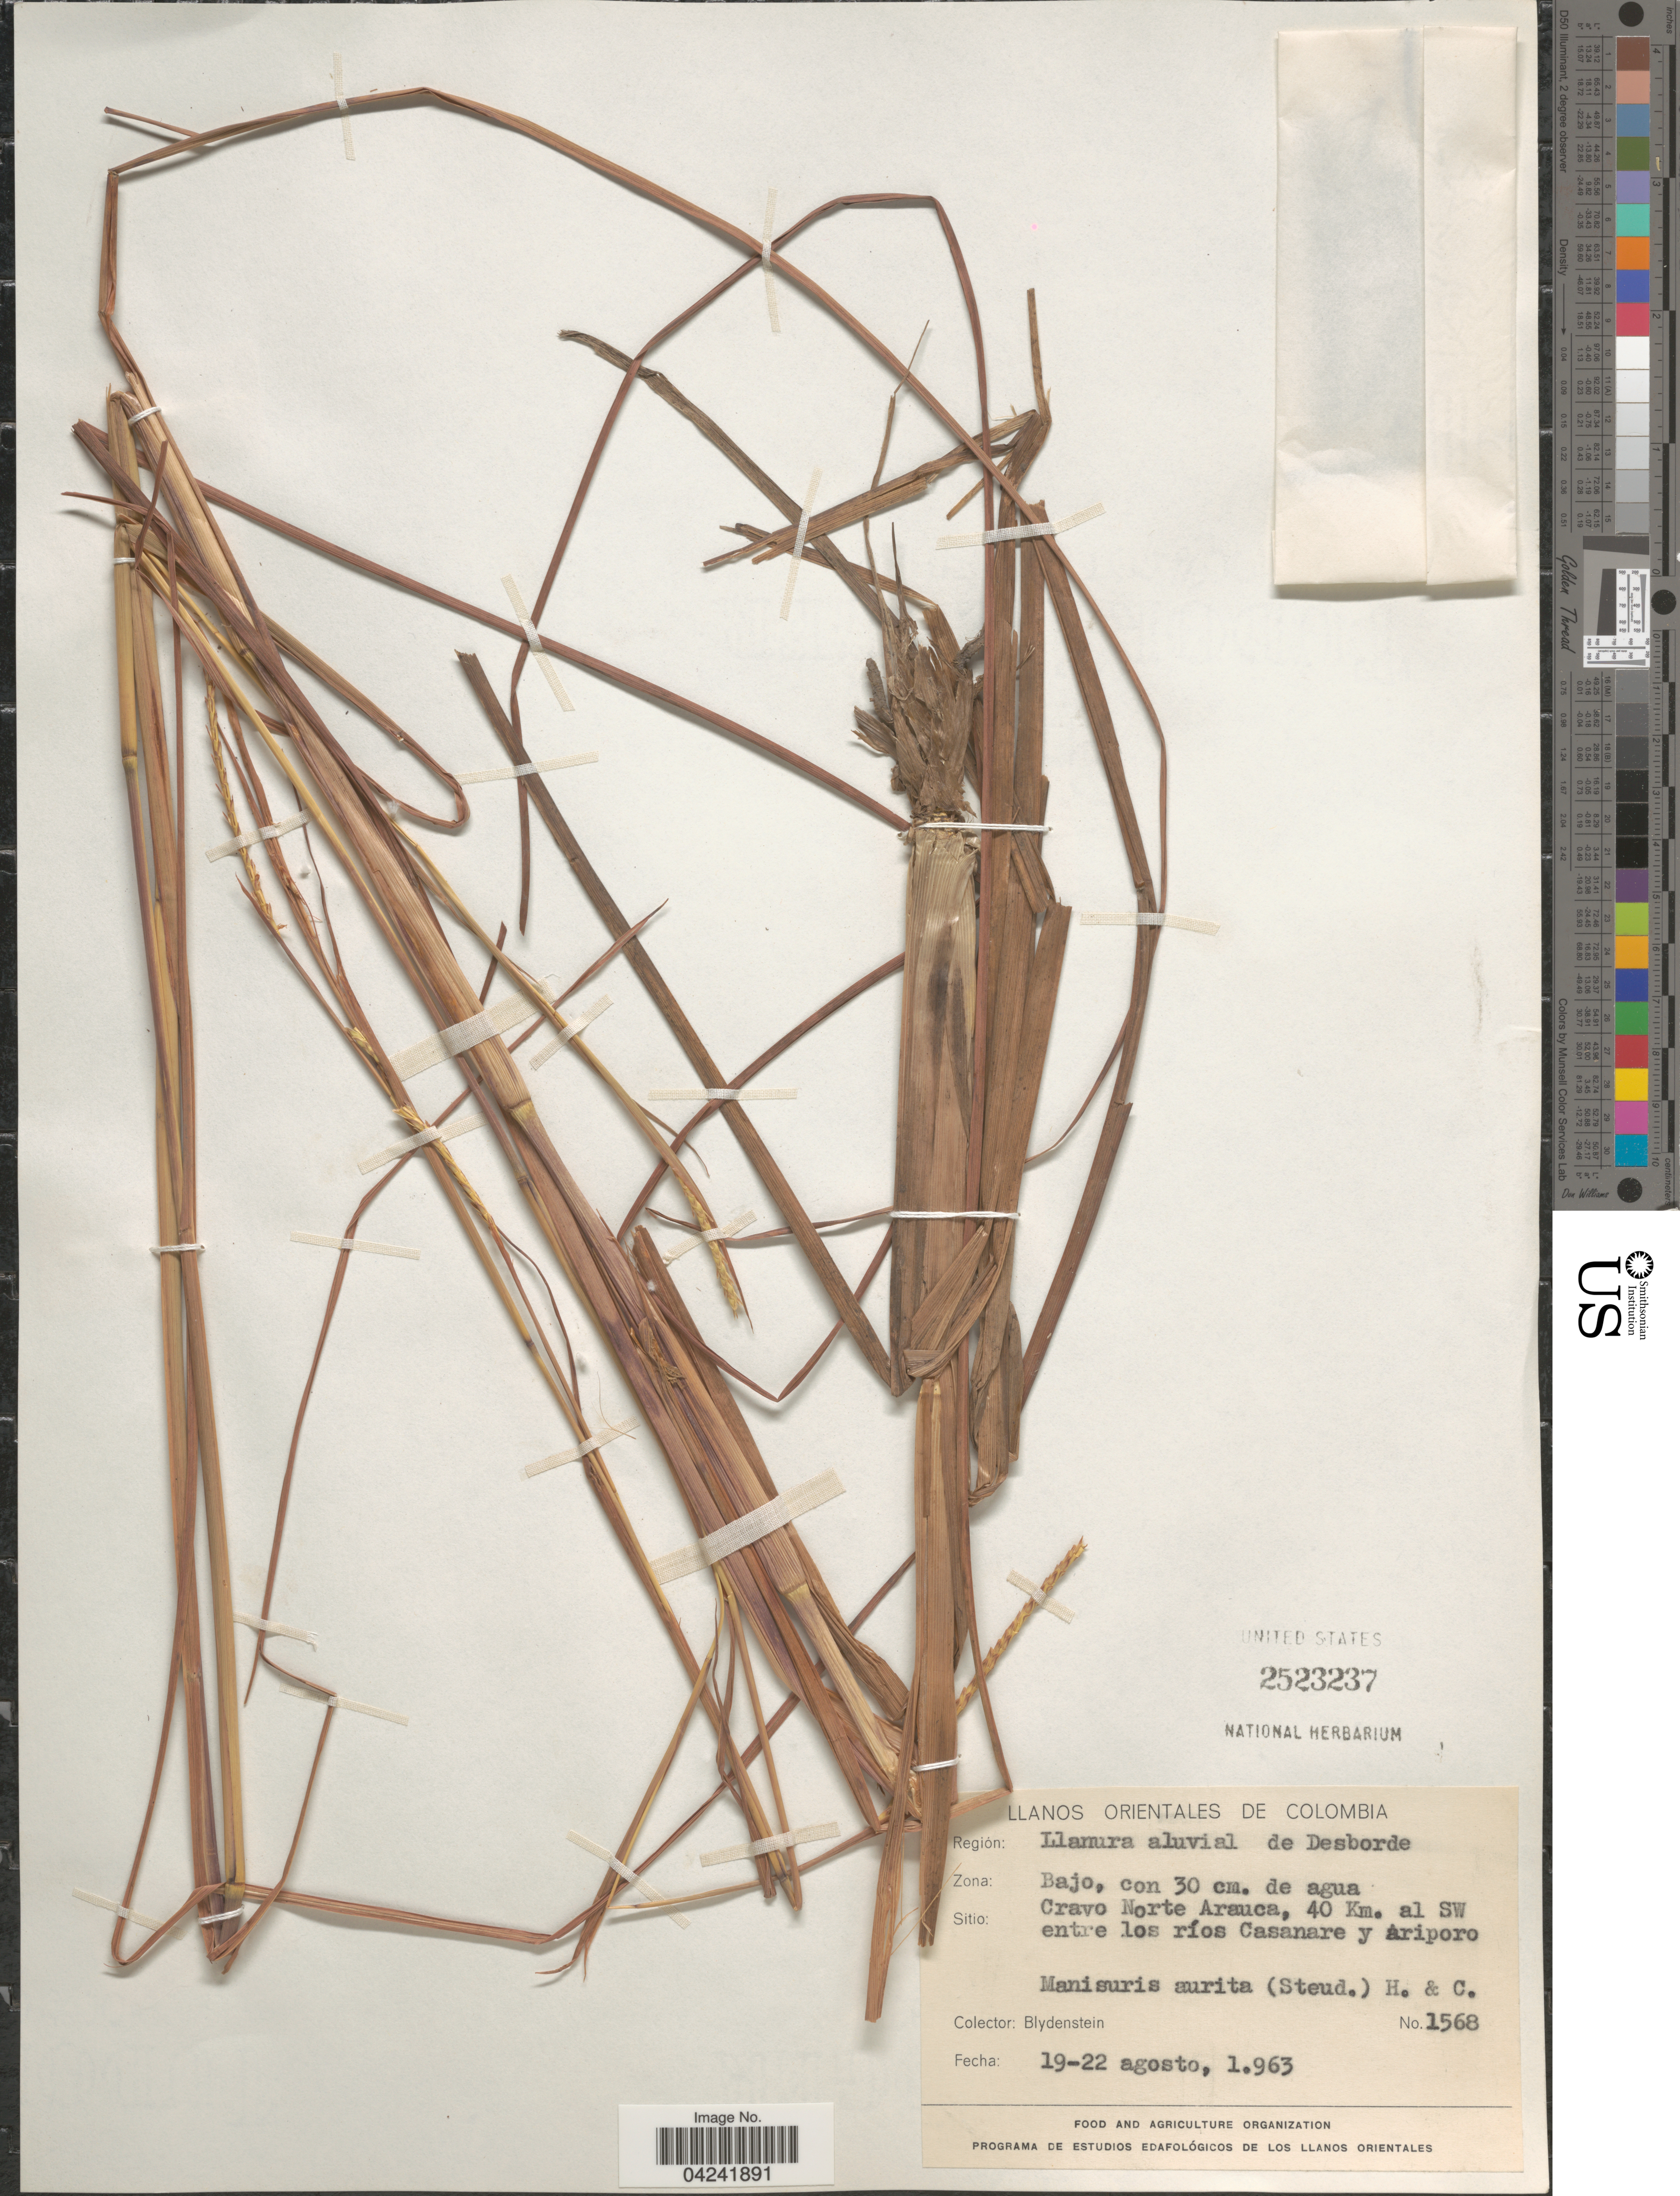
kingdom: Plantae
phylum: Tracheophyta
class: Liliopsida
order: Poales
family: Poaceae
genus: Mnesithea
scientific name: Mnesithea aurita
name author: (Steud.) de Koning & Sosef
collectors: Blydenstein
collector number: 1568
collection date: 1963-08-19/1963-08-22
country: Colombia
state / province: Arauca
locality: Llanos Orientales de Colombia. Region: Llanura aluvial de Desborde. Zona: Bajo, con 30 cm. de agua Cravo Norte Arauca, 40 Km. al SW. entre los ríos Casanare y Ariporo.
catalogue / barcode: US 2523237